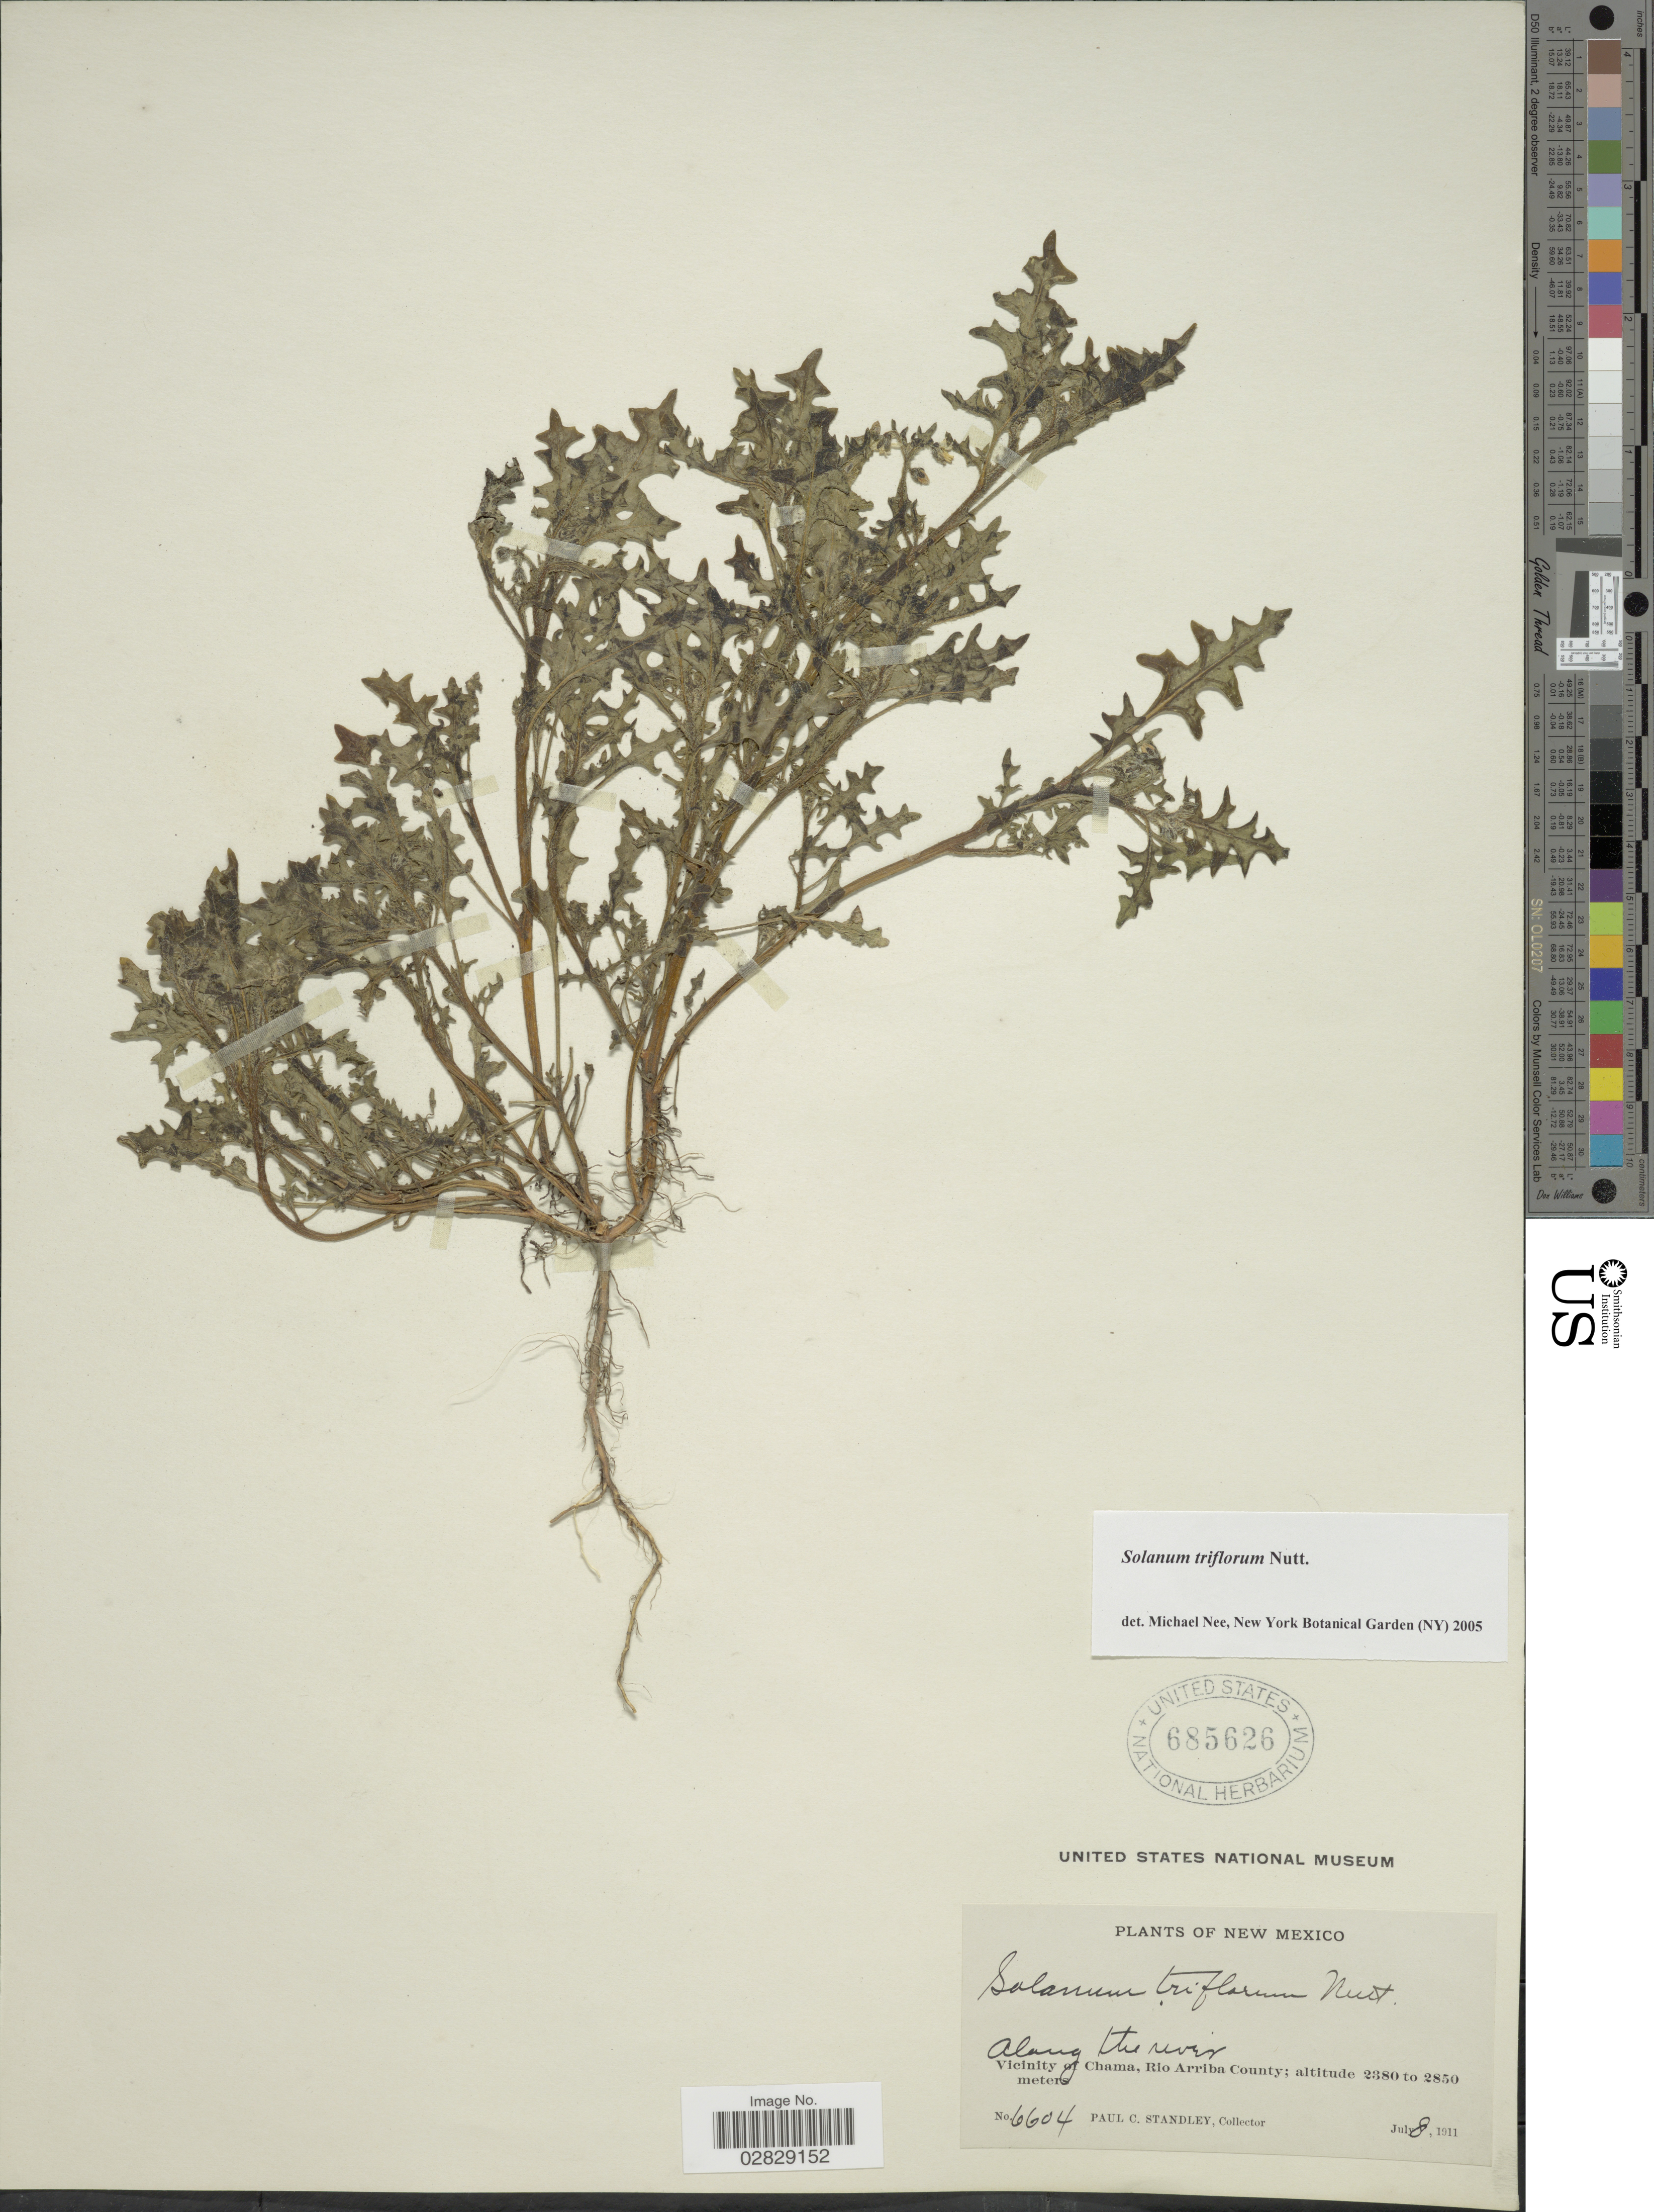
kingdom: Plantae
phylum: Tracheophyta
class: Magnoliopsida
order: Solanales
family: Solanaceae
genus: Solanum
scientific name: Solanum triflorum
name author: Nutt.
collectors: P. C. Standley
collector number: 6604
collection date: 1911-07-08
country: United States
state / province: New Mexico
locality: Along the river. Vicinity of Chama, Rio Arriba County.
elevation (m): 2380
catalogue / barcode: US 685626